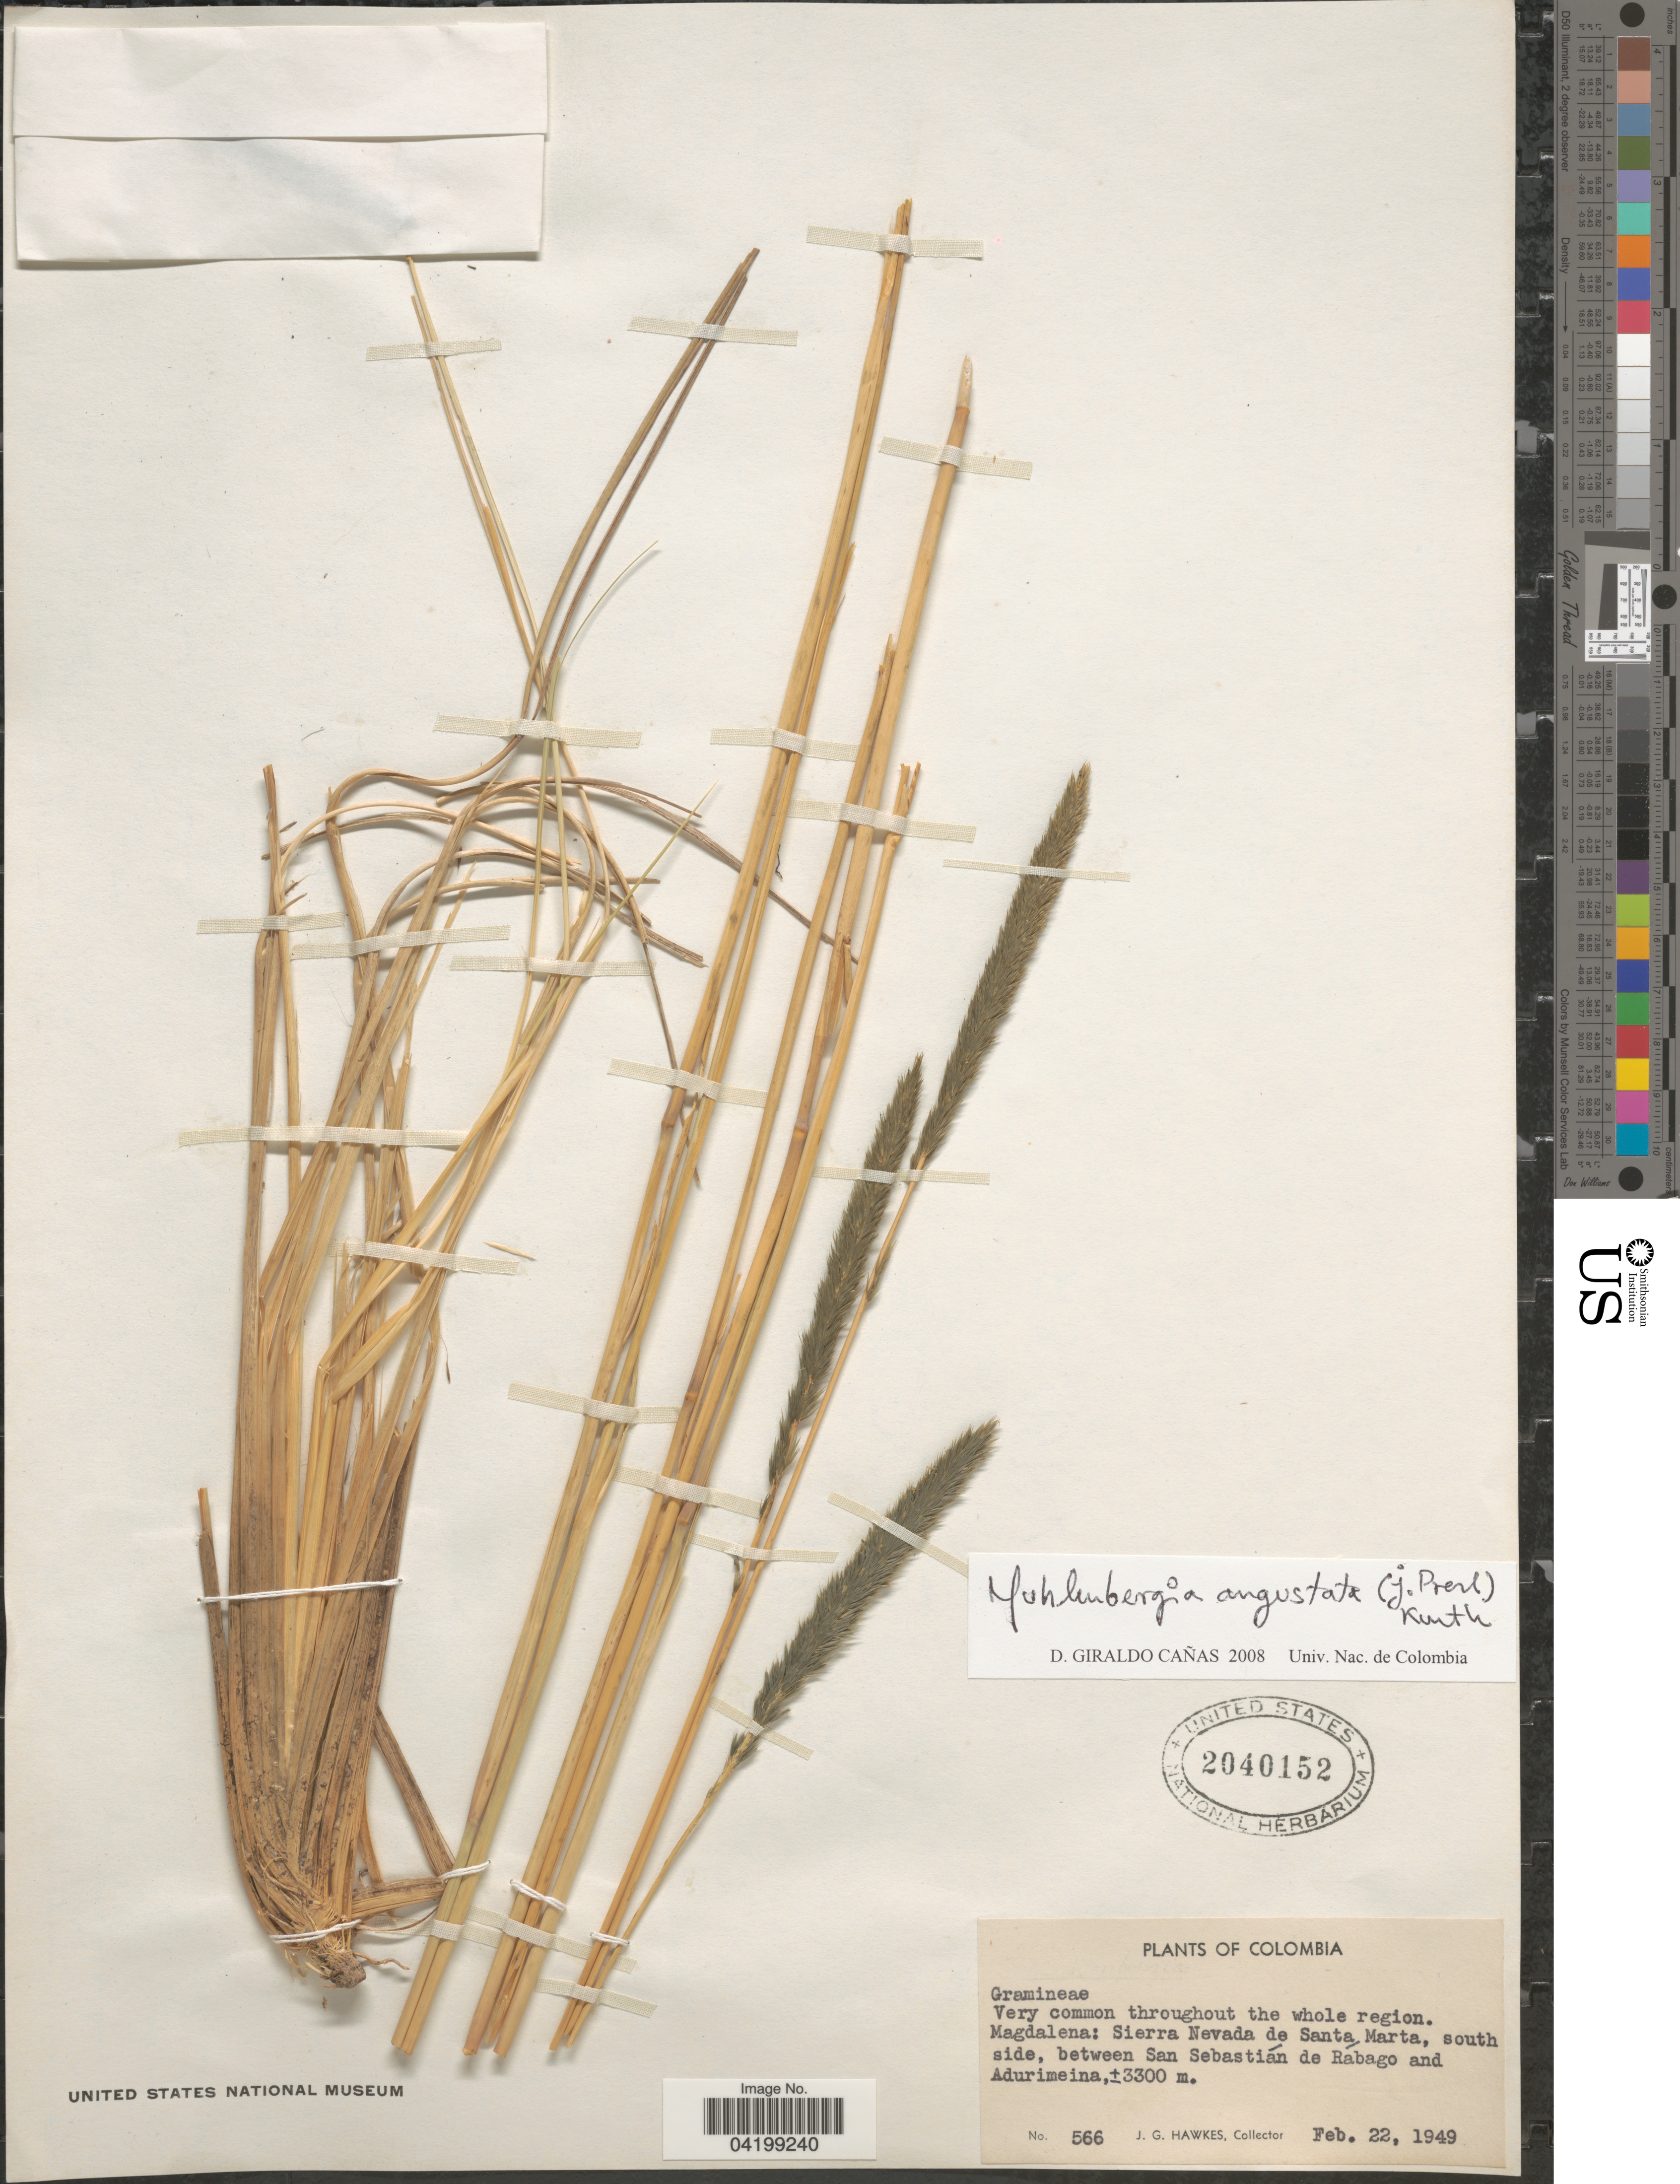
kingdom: Plantae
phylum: Tracheophyta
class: Liliopsida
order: Poales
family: Poaceae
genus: Muhlenbergia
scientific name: Muhlenbergia coerulea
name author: (Griseb.) Mez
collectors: J. Hawkes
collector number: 566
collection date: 1949-02-22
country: Colombia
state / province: Magdalena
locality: Very common throughout the whole region. Sierra Nevada de Santa Marta, south side, between San Sebastián de Rábago and Adurimeina.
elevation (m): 3300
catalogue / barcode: US 2040152